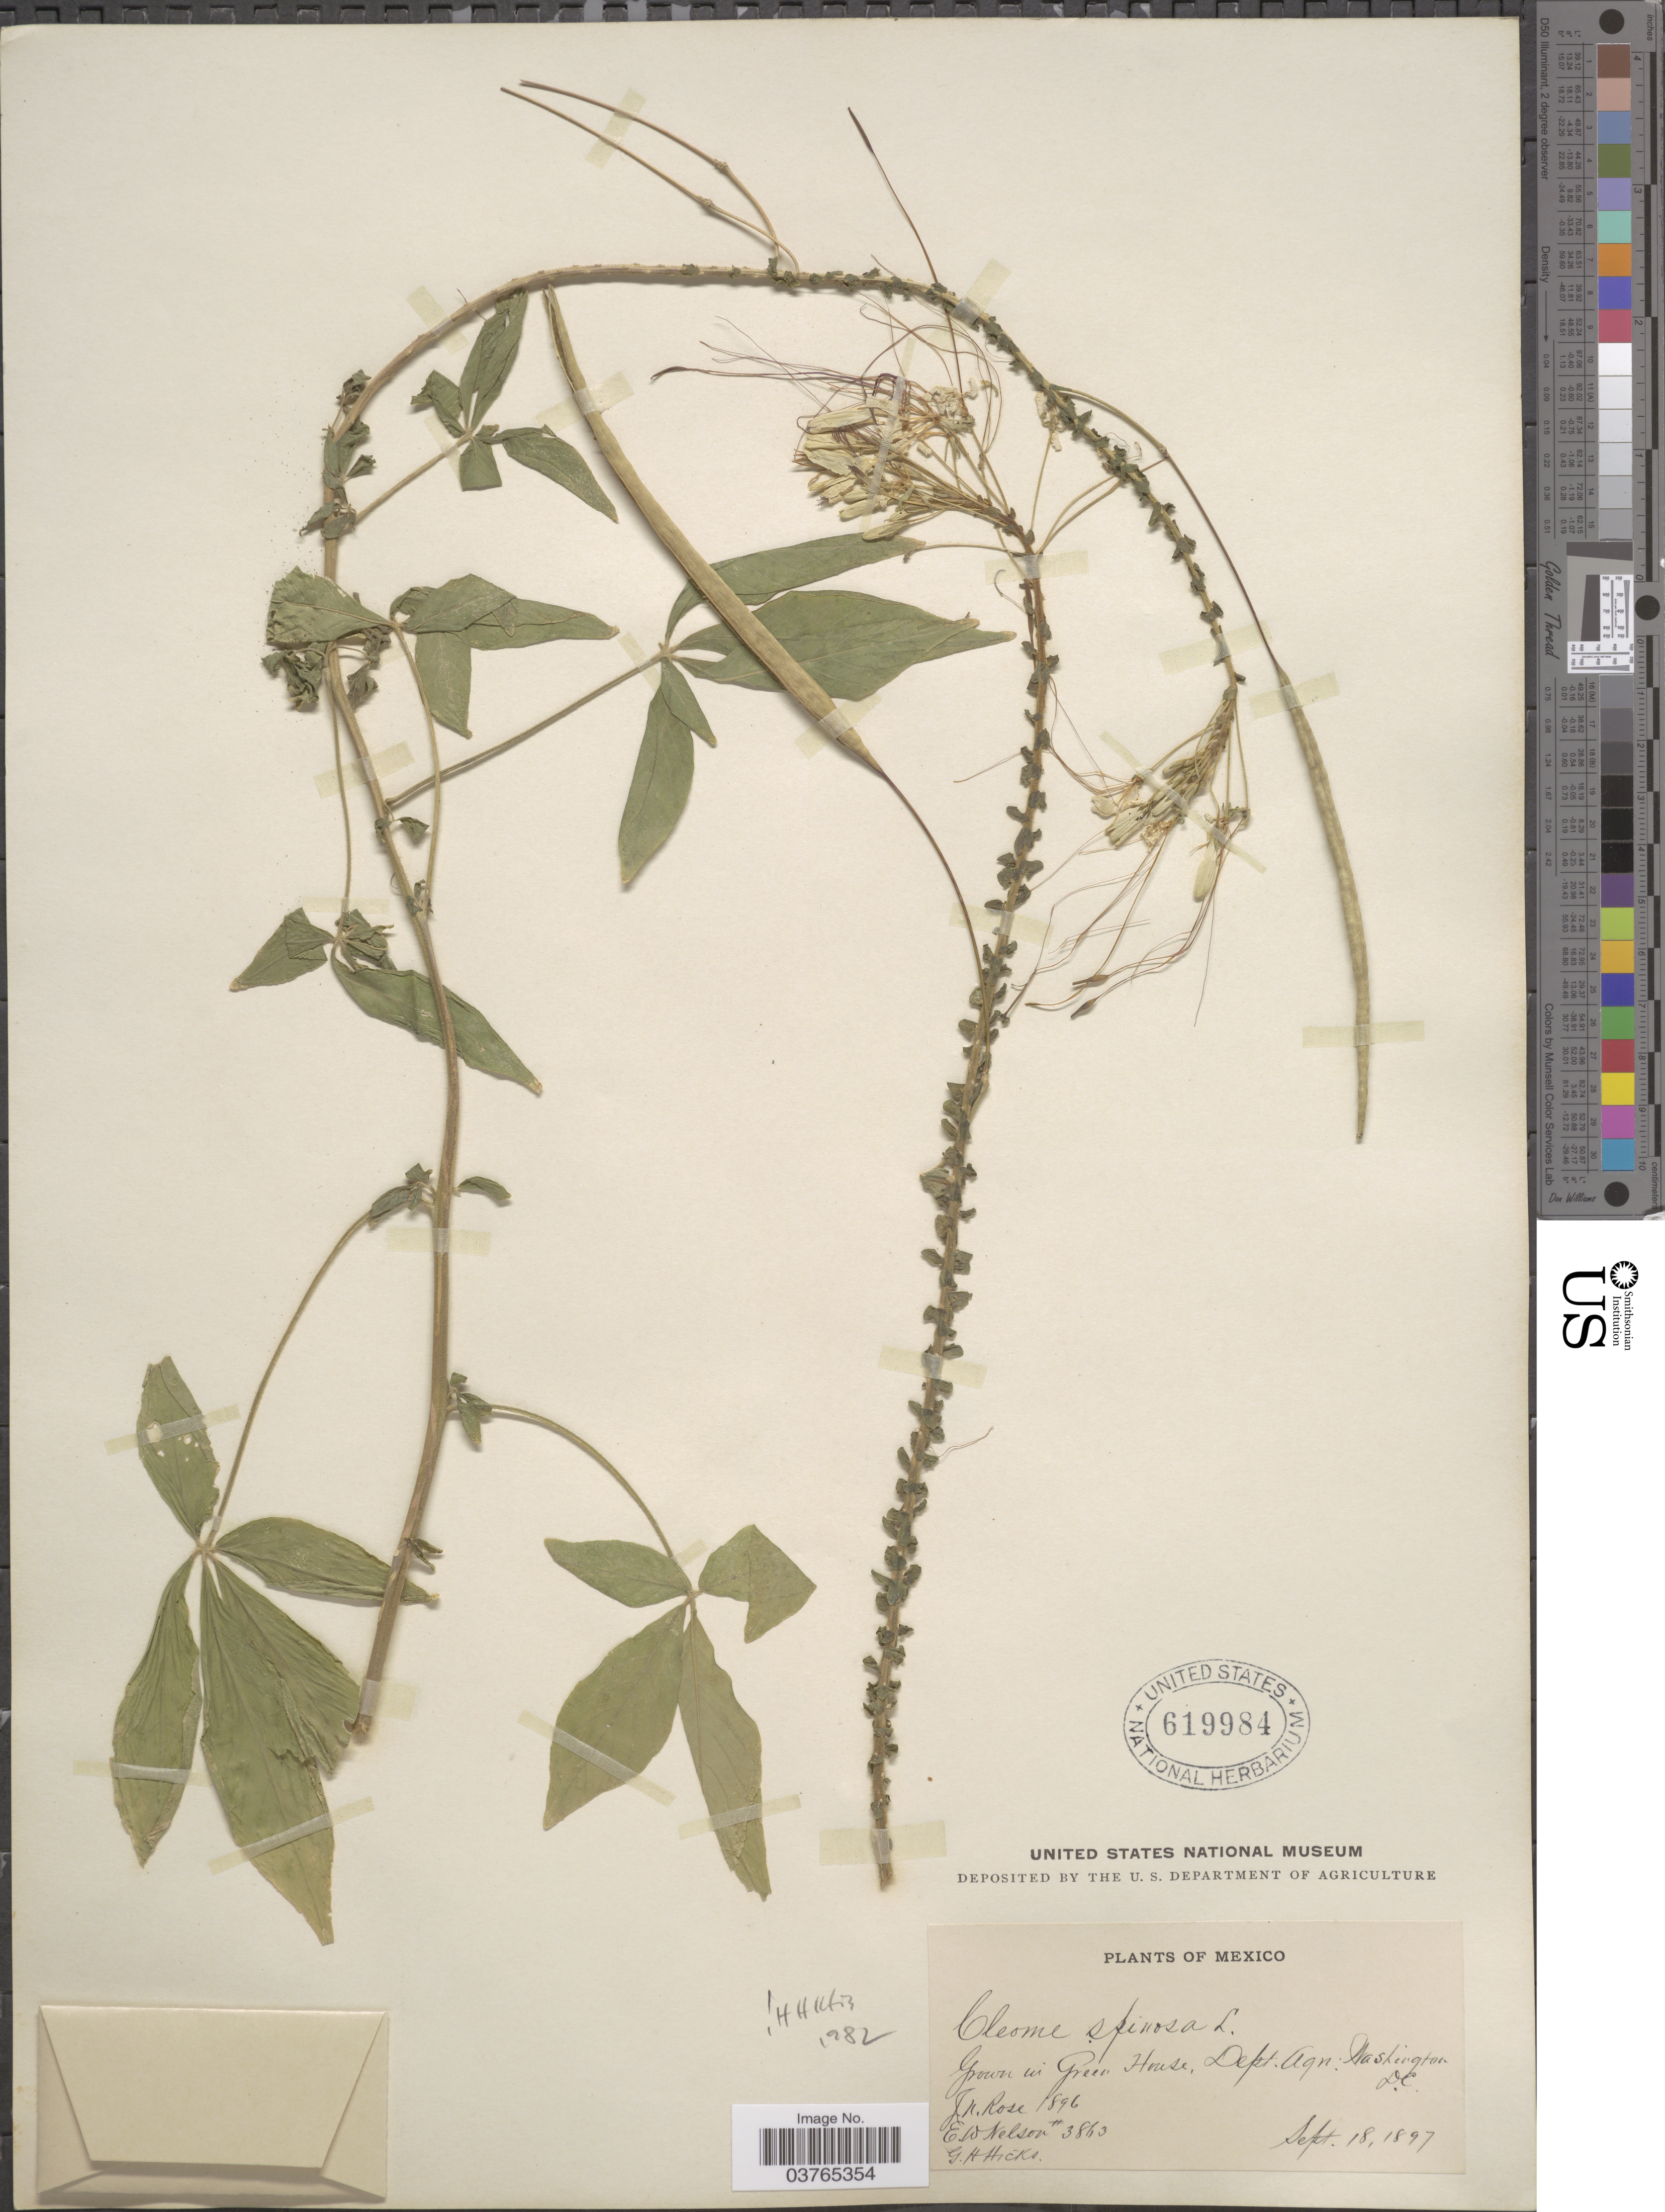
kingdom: Plantae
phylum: Tracheophyta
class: Magnoliopsida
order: Brassicales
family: Cleomaceae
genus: Tarenaya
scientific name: Tarenaya spinosa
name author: (Jacq.) Raf.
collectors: J. N. Rose, E. W. Nelson & G. Hicks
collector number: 3863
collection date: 1897-09-18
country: Mexico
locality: In Green House, Dept. Agr: Washington D.C.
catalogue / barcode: US 619984